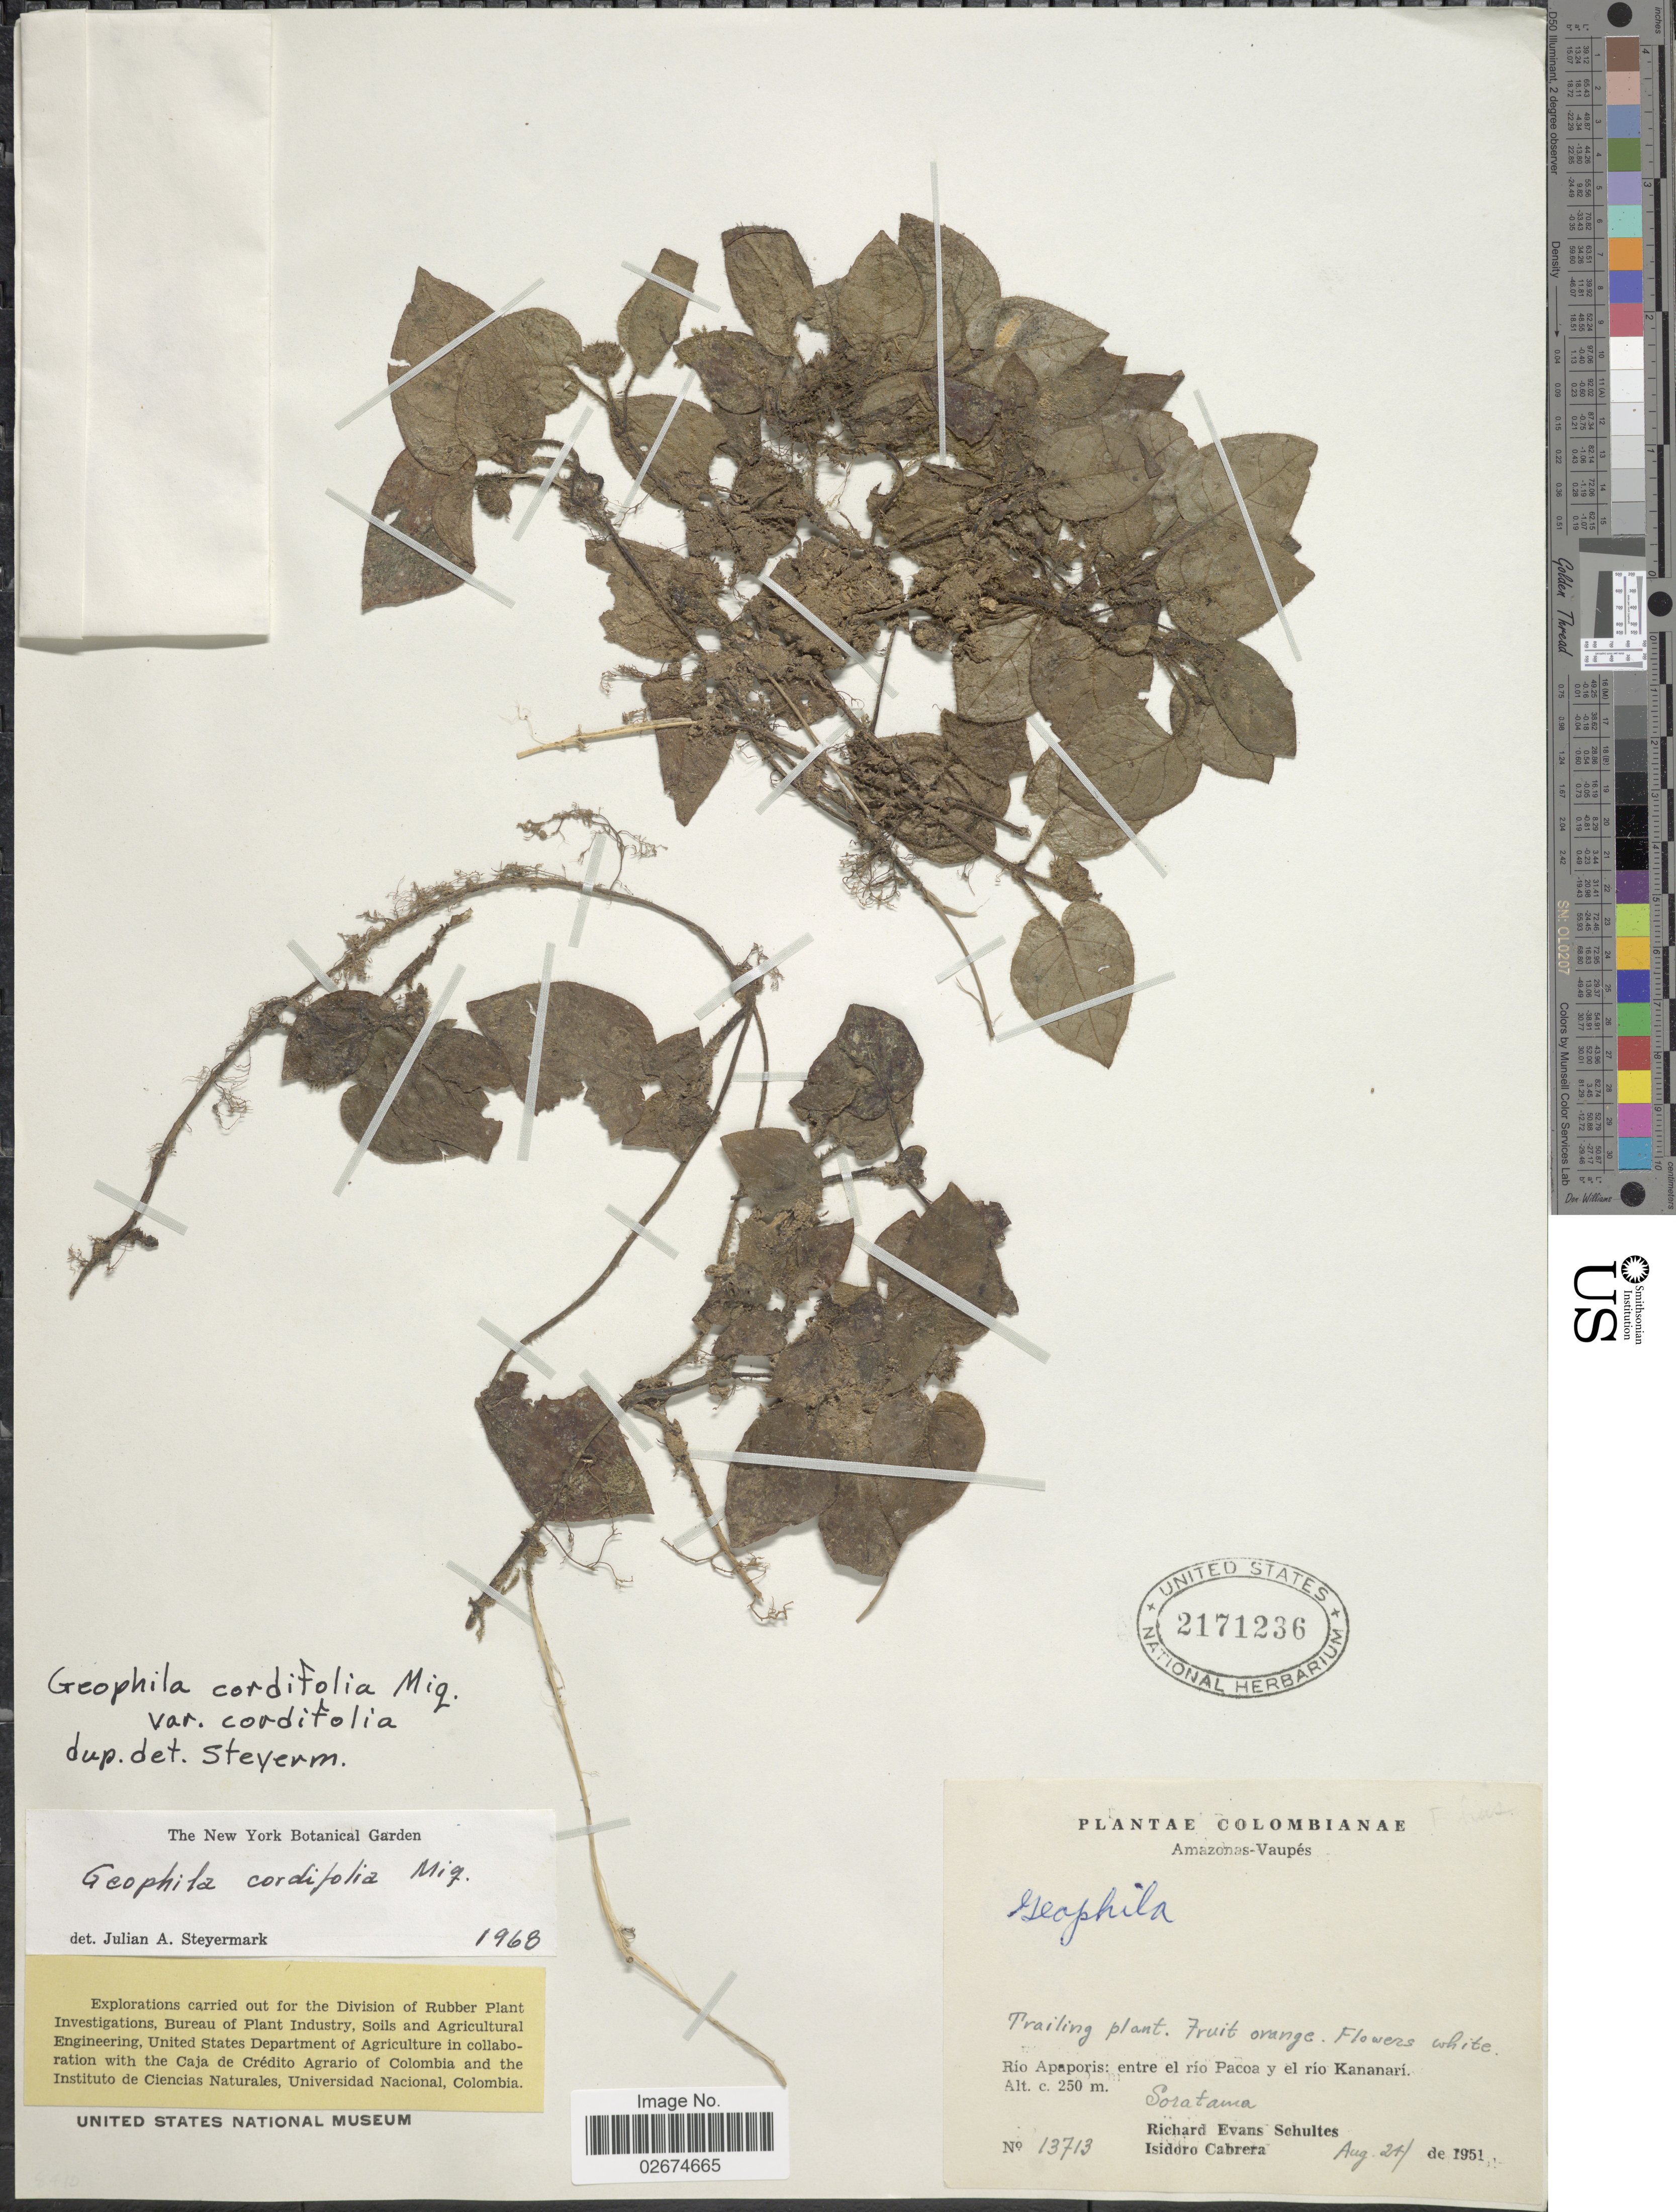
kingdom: Plantae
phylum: Tracheophyta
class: Magnoliopsida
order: Gentianales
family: Rubiaceae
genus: Geophila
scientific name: Geophila cordifolia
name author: Miq.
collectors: R. E. Schultes & I. Cabrera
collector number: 13713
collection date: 1951-08-24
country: Colombia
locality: Amazonas-Vaupes, Rio Apaporis entre el rio Pacoa y el rio Kananari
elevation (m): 250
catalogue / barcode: US 2171236